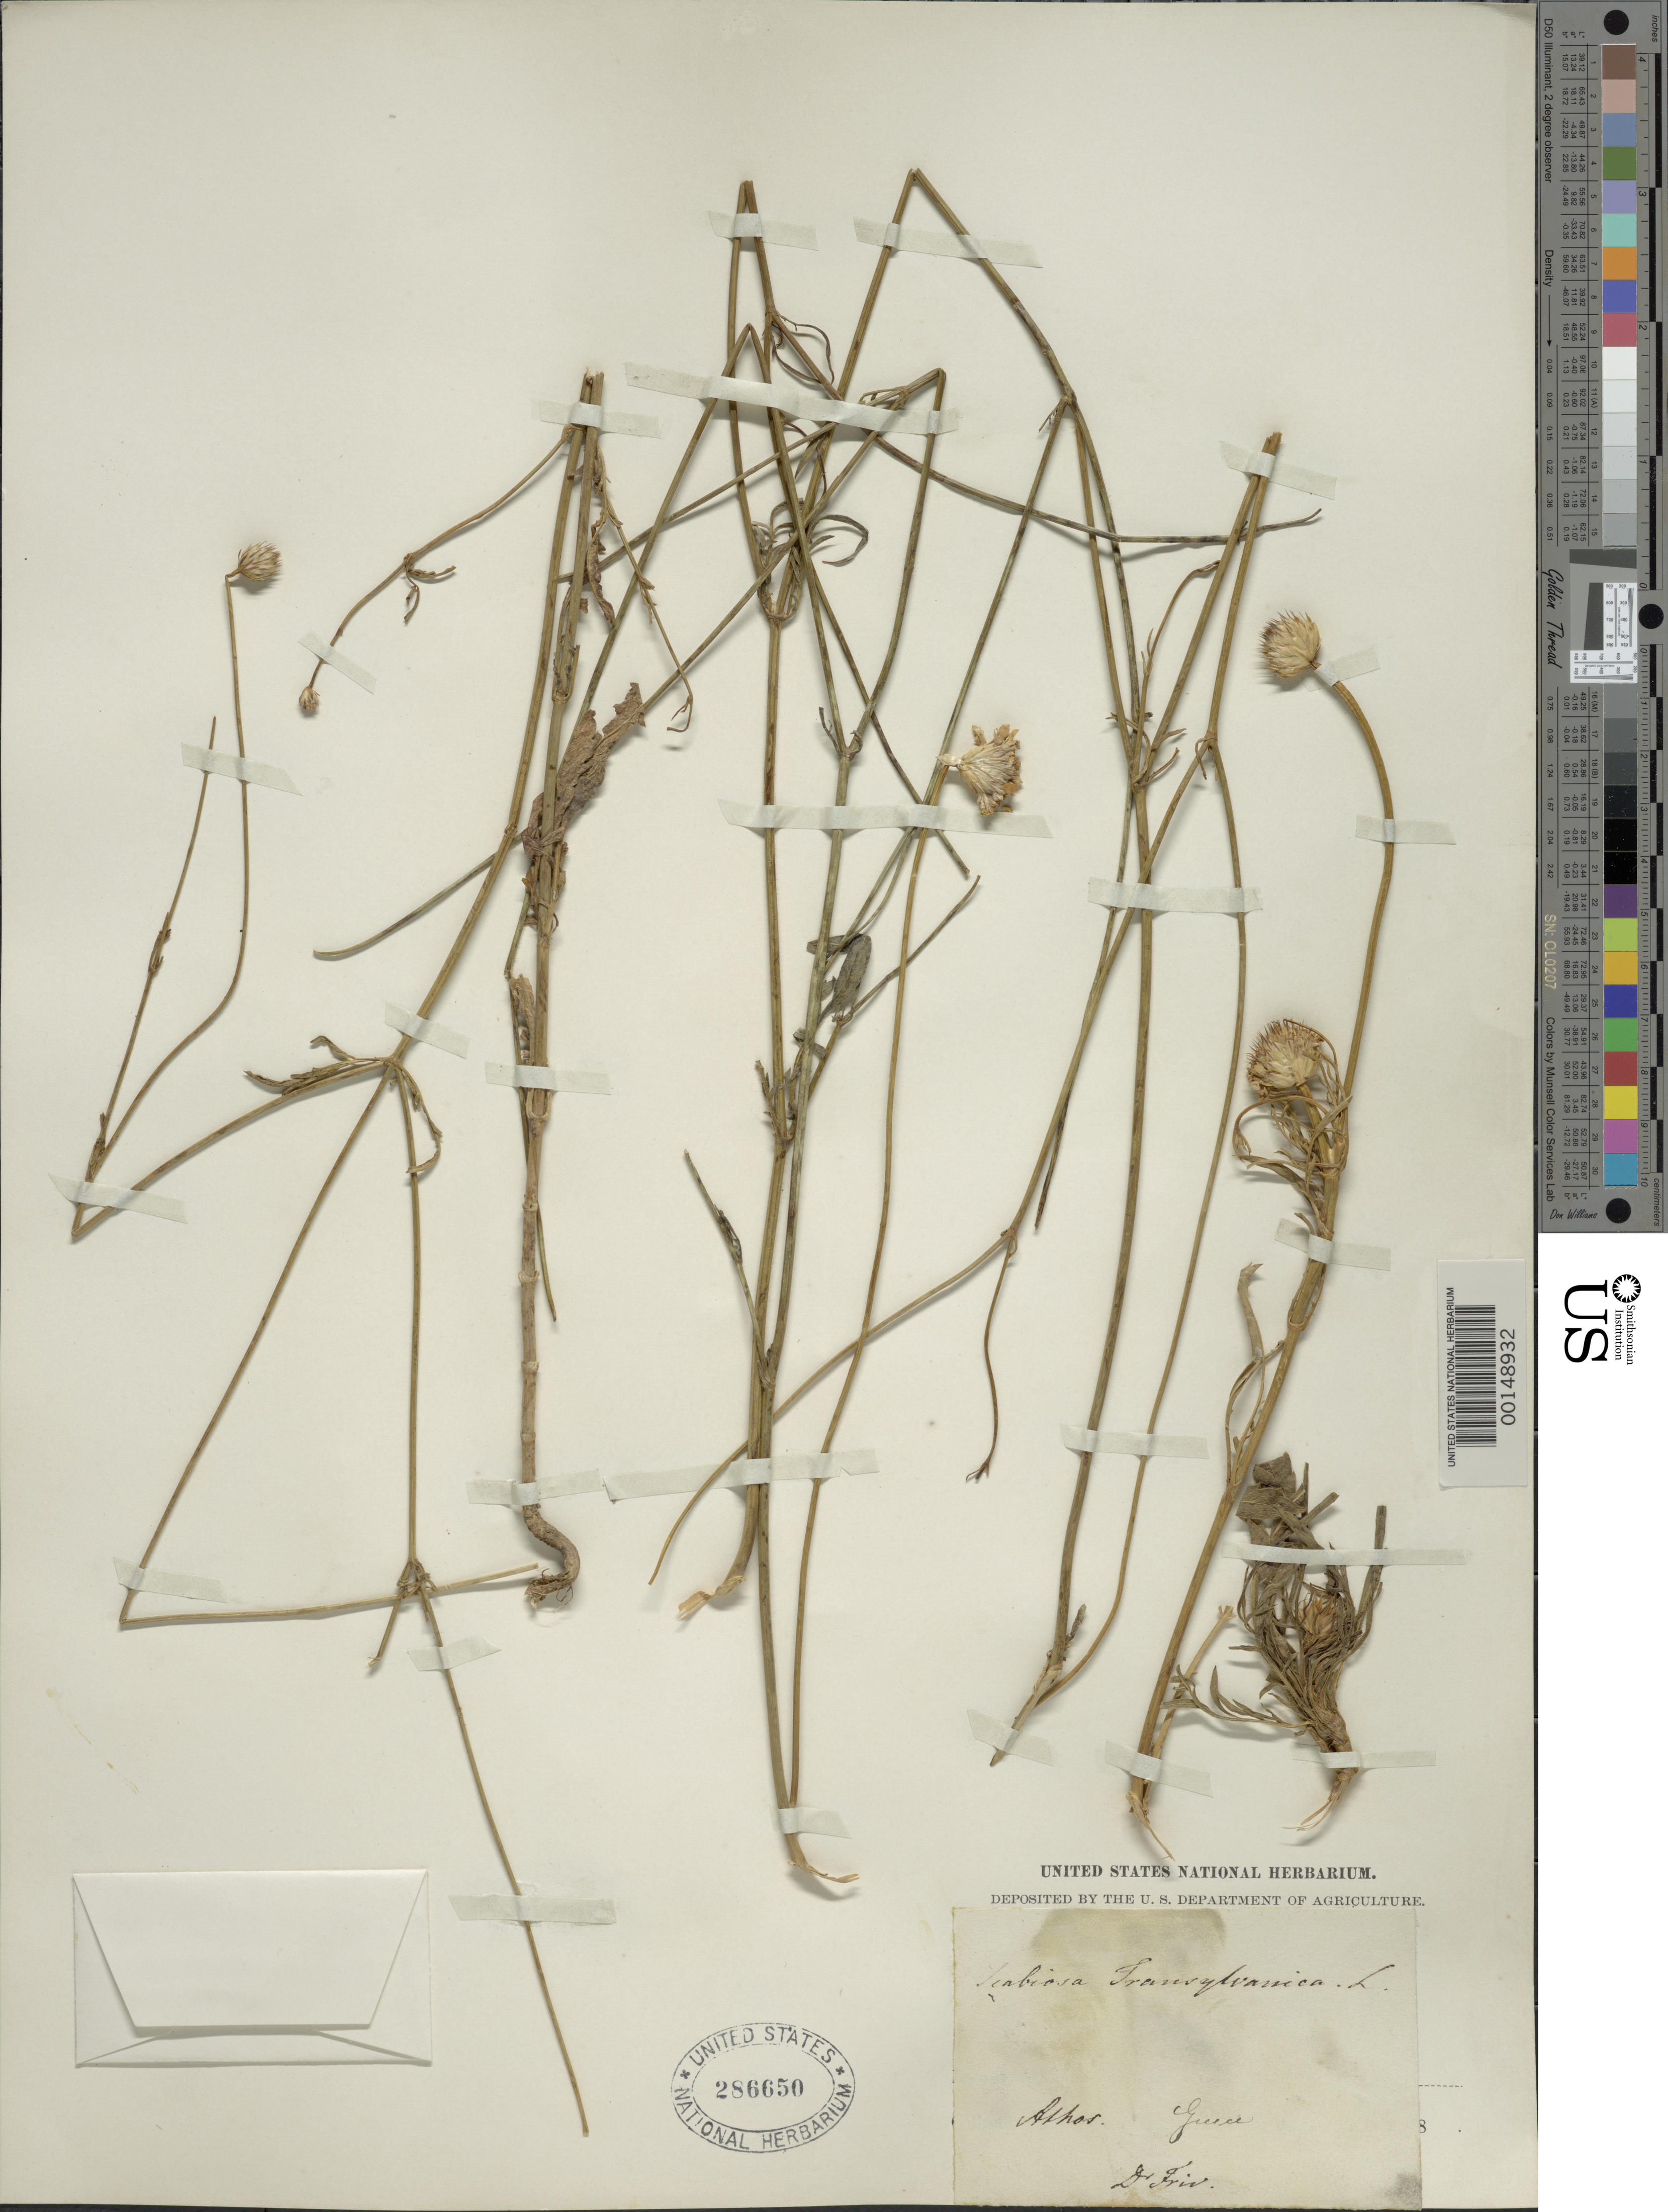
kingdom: Plantae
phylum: Tracheophyta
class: Magnoliopsida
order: Dipsacales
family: Caprifoliaceae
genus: Cephalaria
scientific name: Cephalaria transylvanica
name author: (L.) Roem. & Schult.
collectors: -. Friv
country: Greece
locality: Athos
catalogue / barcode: US 286650